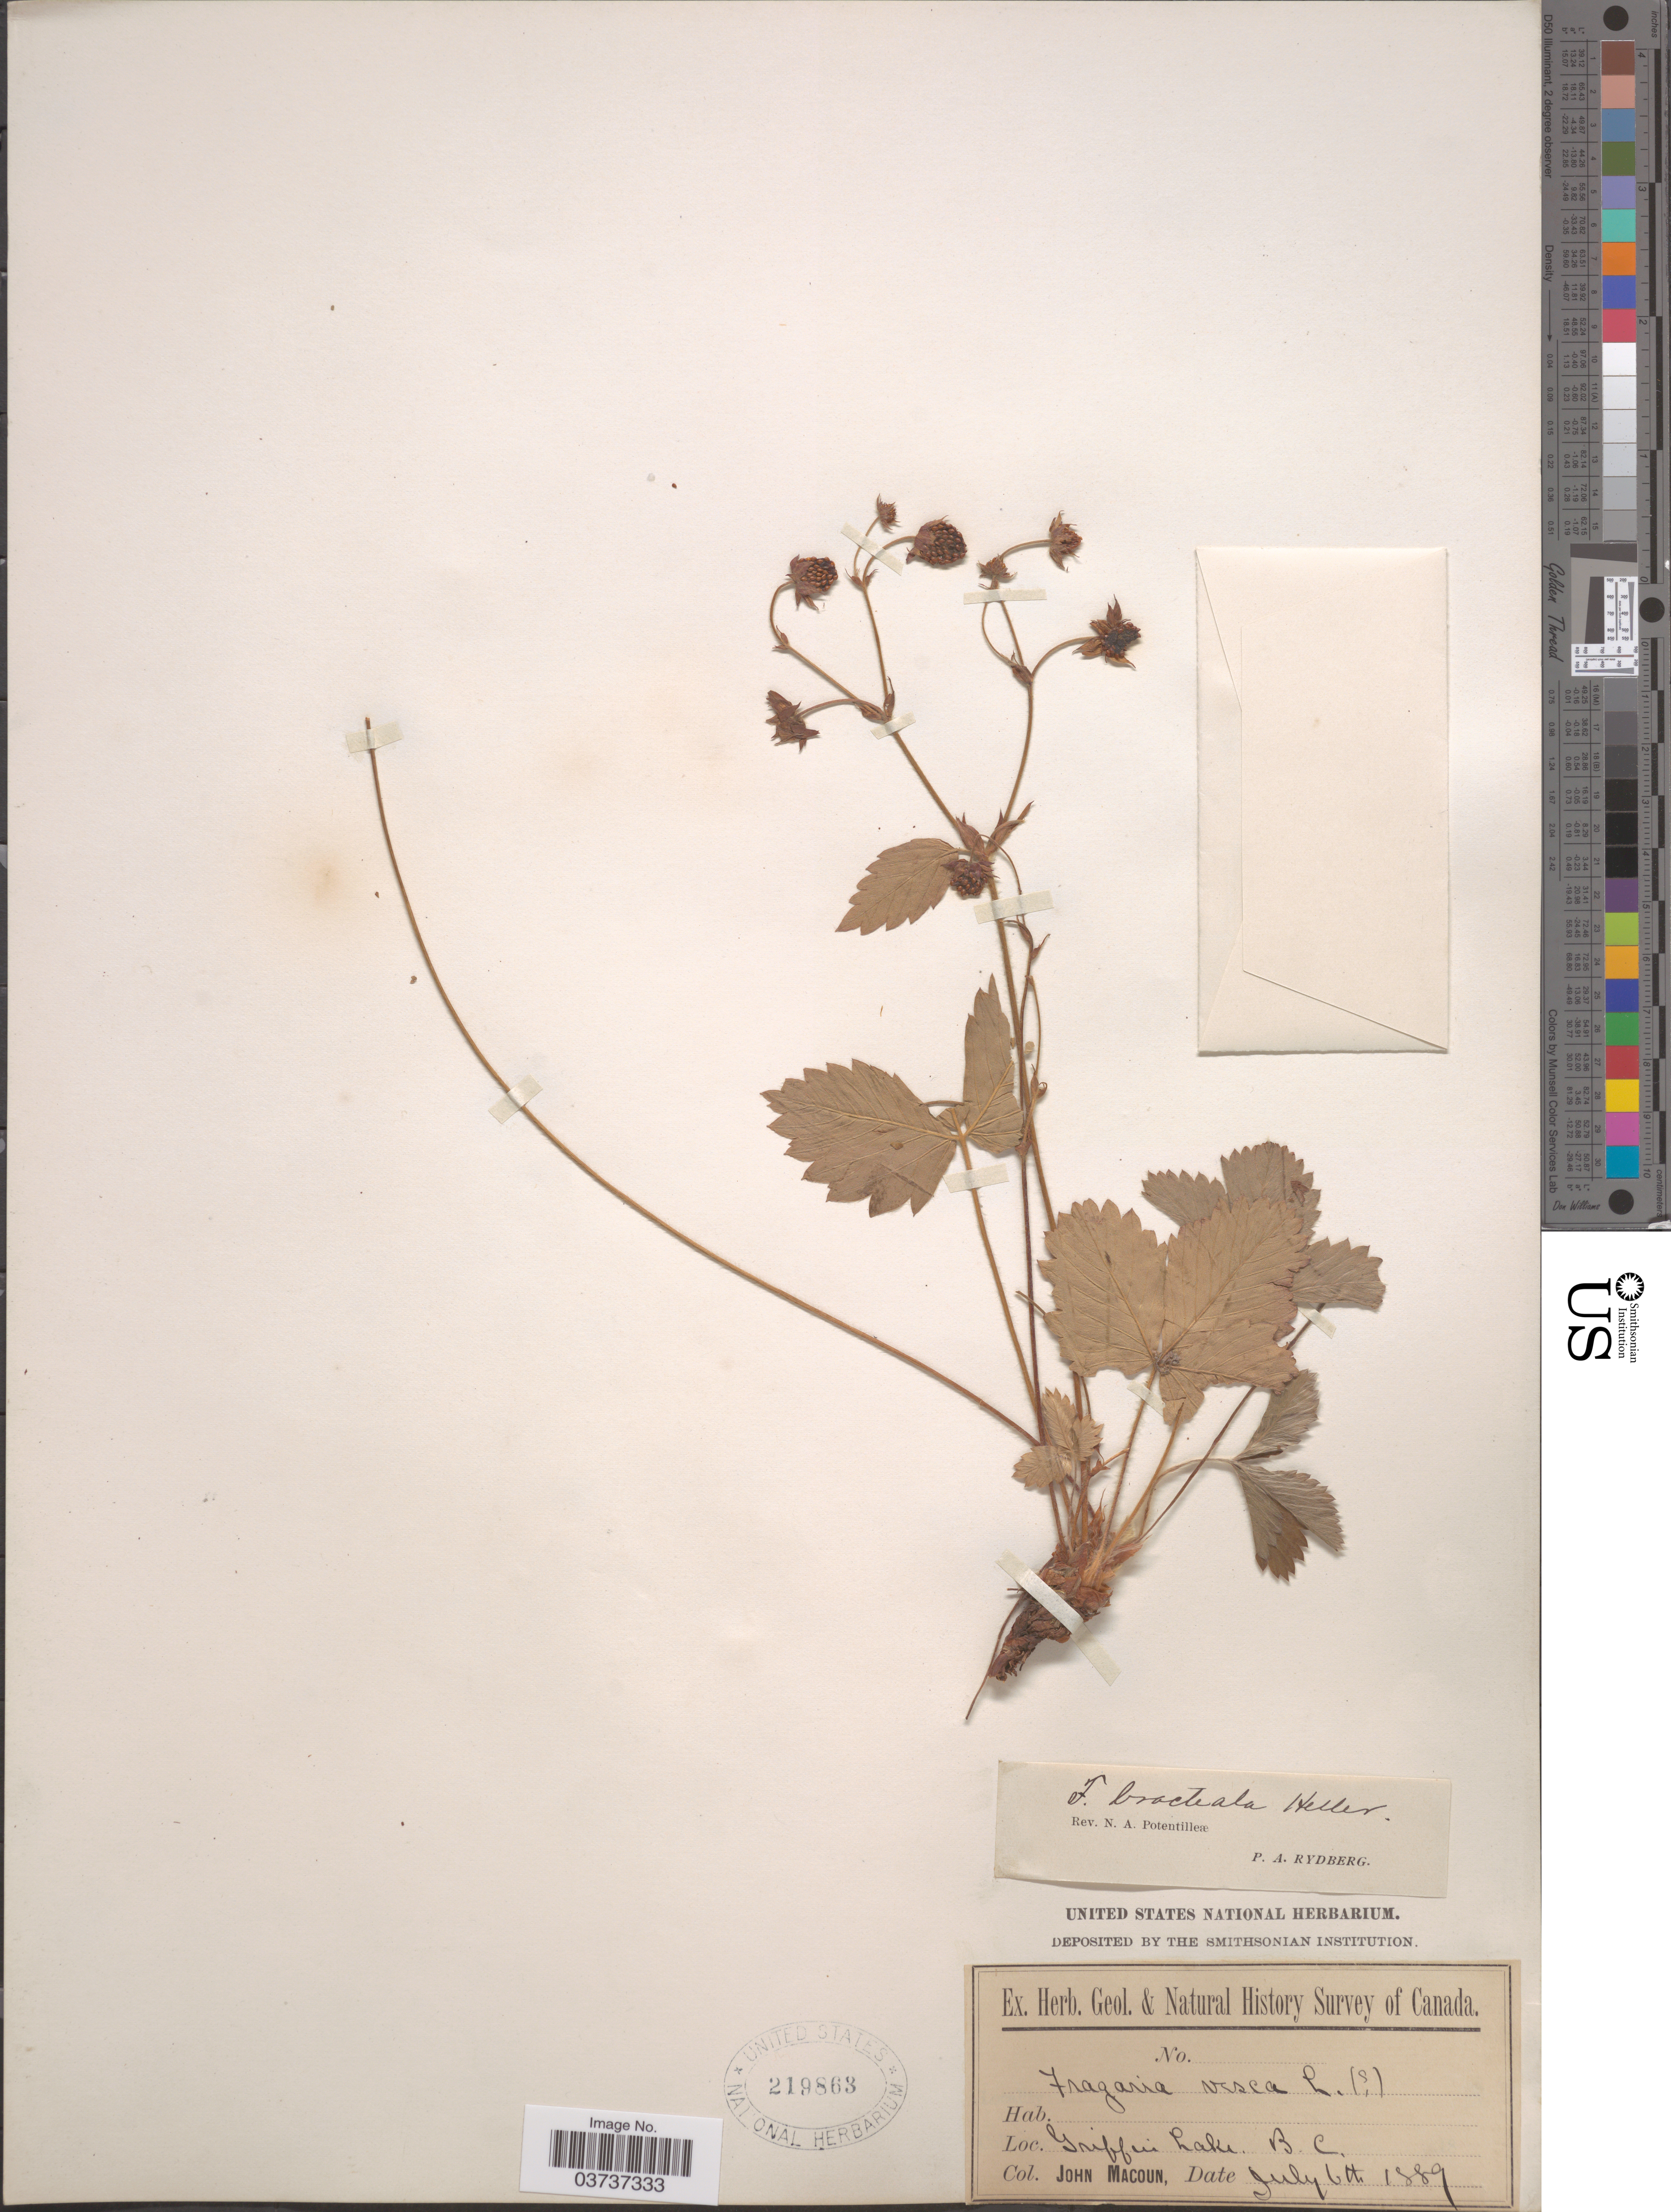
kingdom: Plantae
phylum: Tracheophyta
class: Magnoliopsida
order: Rosales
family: Rosaceae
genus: Fragaria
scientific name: Fragaria vesca subsp. bracteata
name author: L.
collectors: J. Macoun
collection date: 1889-07-06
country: Canada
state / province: British Columbia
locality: Griffin Lake.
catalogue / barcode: US 219863